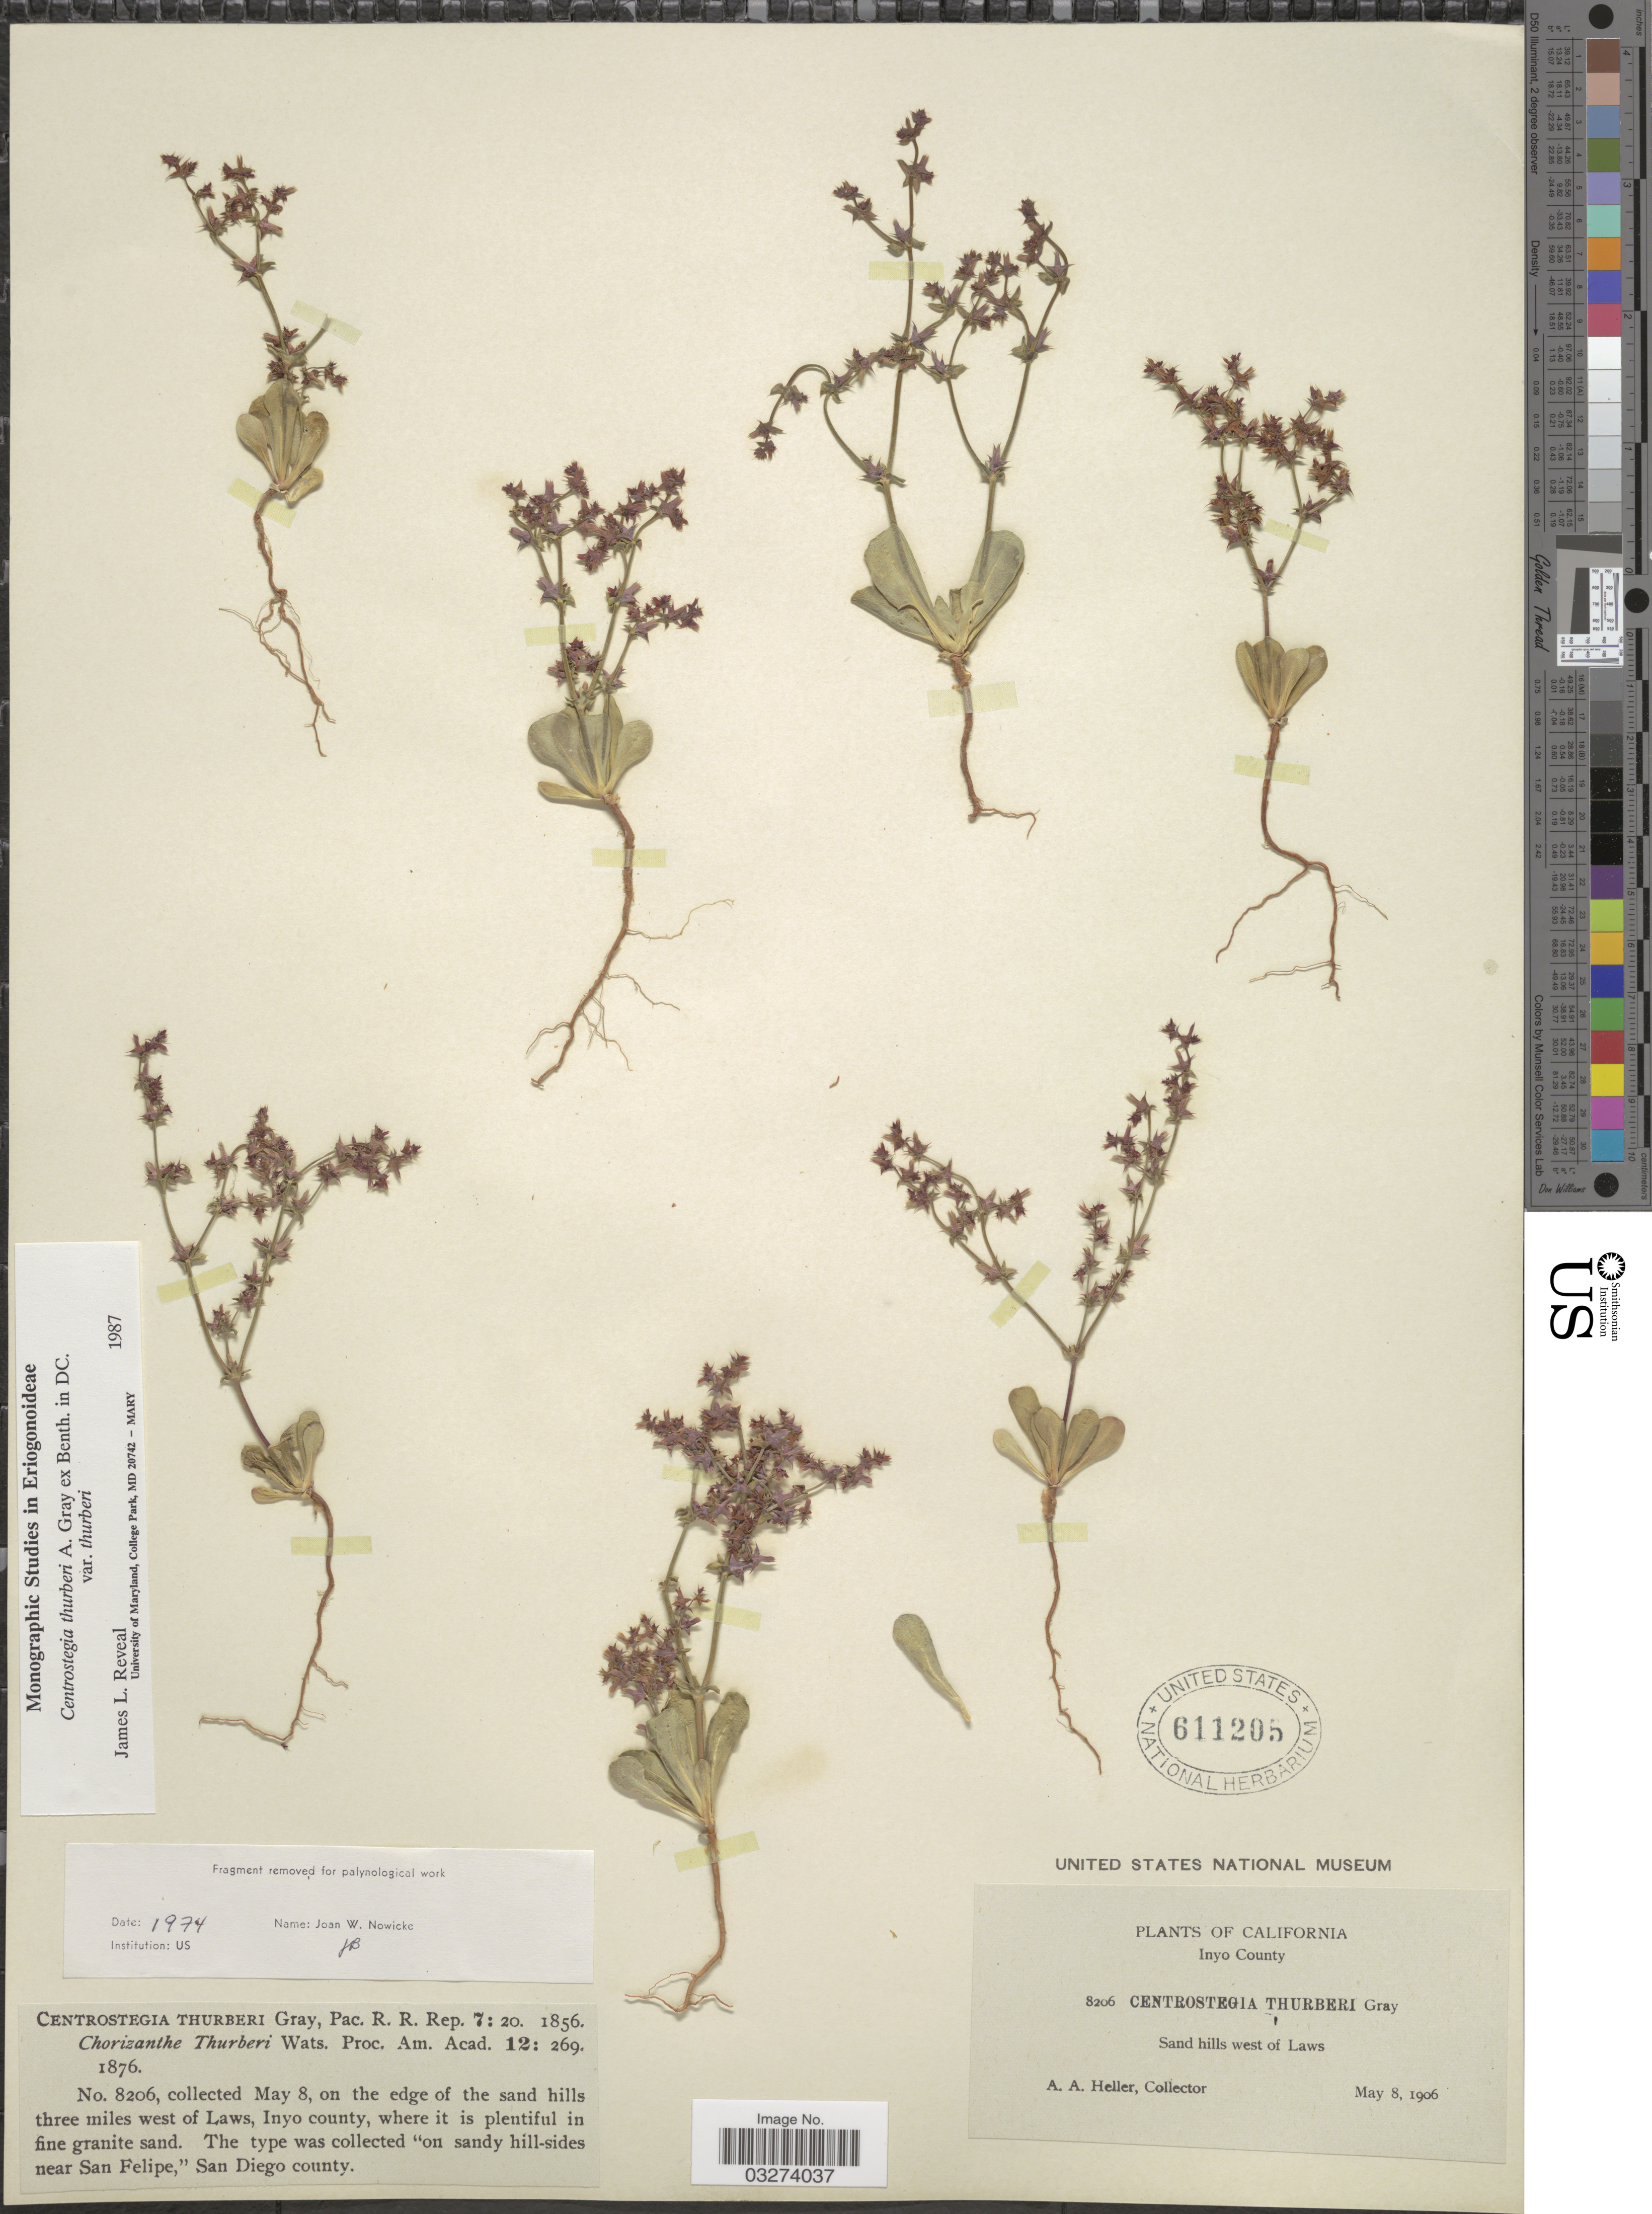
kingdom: Plantae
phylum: Tracheophyta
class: Magnoliopsida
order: Caryophyllales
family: Polygonaceae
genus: Centrostegia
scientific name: Centrostegia thurberi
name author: A. Gray ex Benth.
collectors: A. A. Heller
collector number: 8206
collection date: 1906-05-08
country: United States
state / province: California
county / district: Inyo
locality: Inyo County. Sand hills west of Laws. "On sandy hill-sides near San Felipe", San Diego county.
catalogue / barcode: US 611205